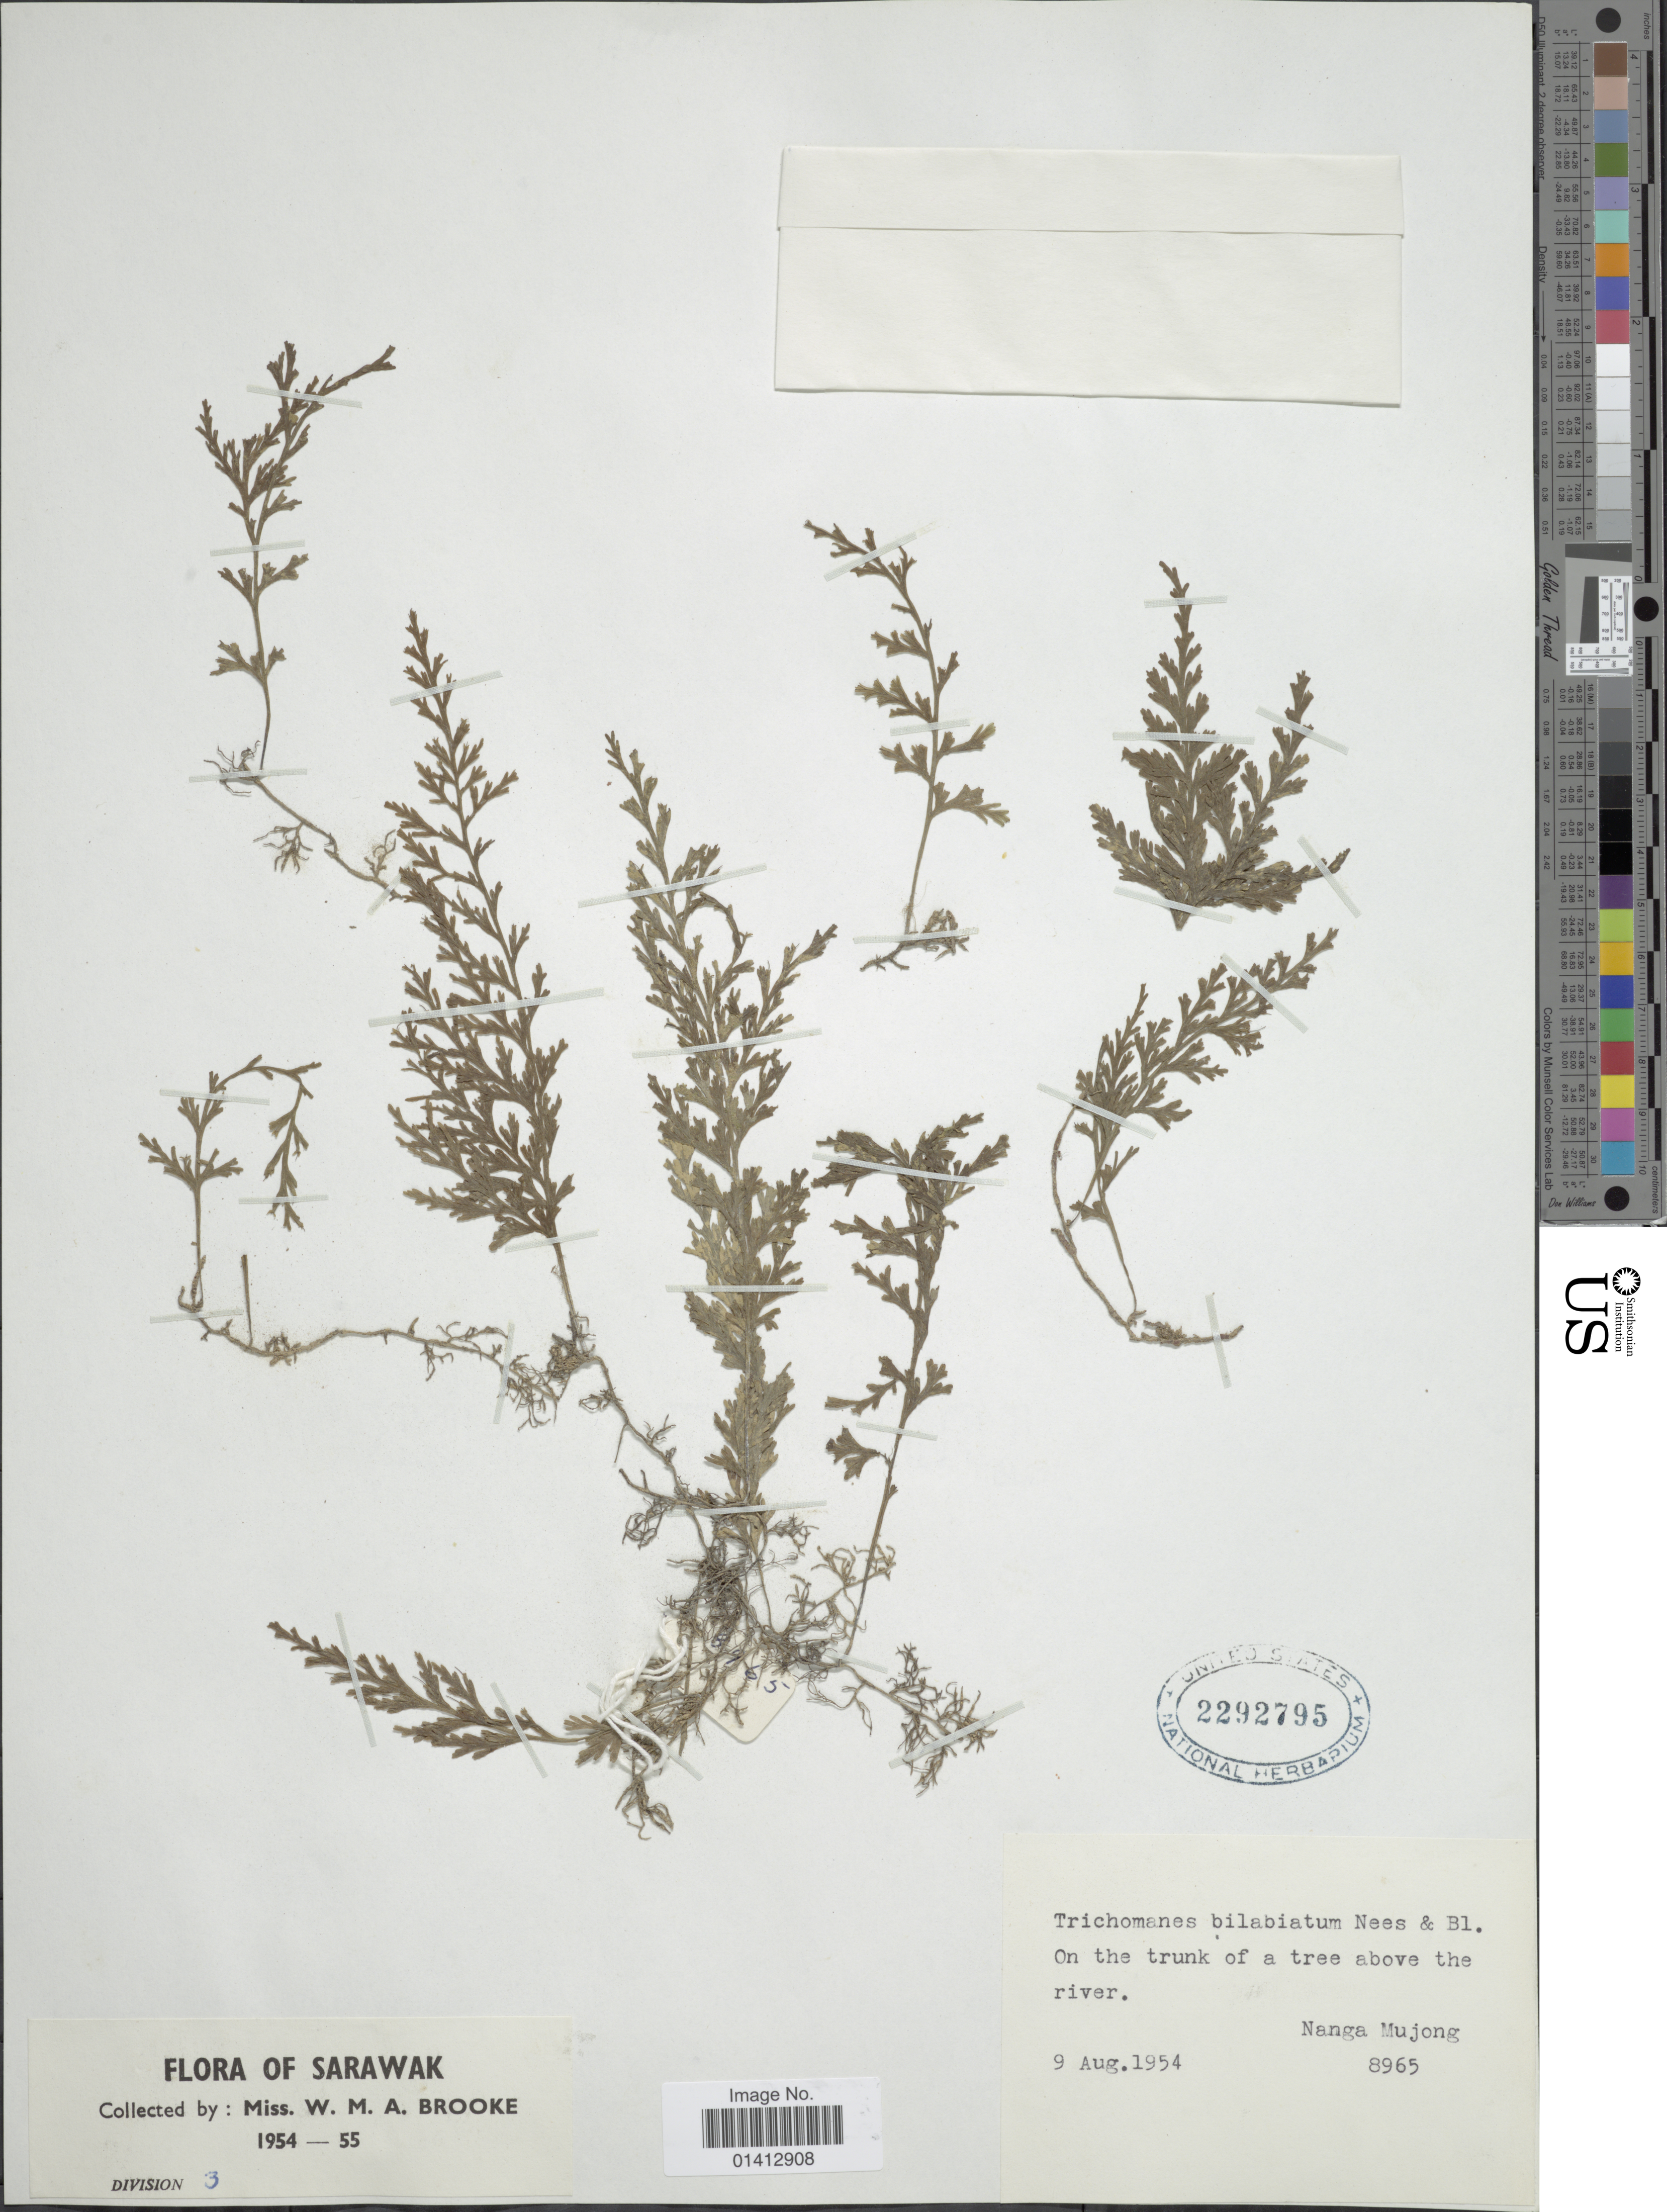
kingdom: Plantae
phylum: Tracheophyta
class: Polypodiopsida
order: Hymenophyllales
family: Hymenophyllaceae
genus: Crepidomanes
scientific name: Crepidomanes bilabiatum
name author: (Nees ex Blume) Copel.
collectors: W. Brooke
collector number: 8965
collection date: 1954-08-09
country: Malaysia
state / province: Sarawak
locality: On the trunk of a tree above the river, Nanga Mujong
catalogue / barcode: US 2292795